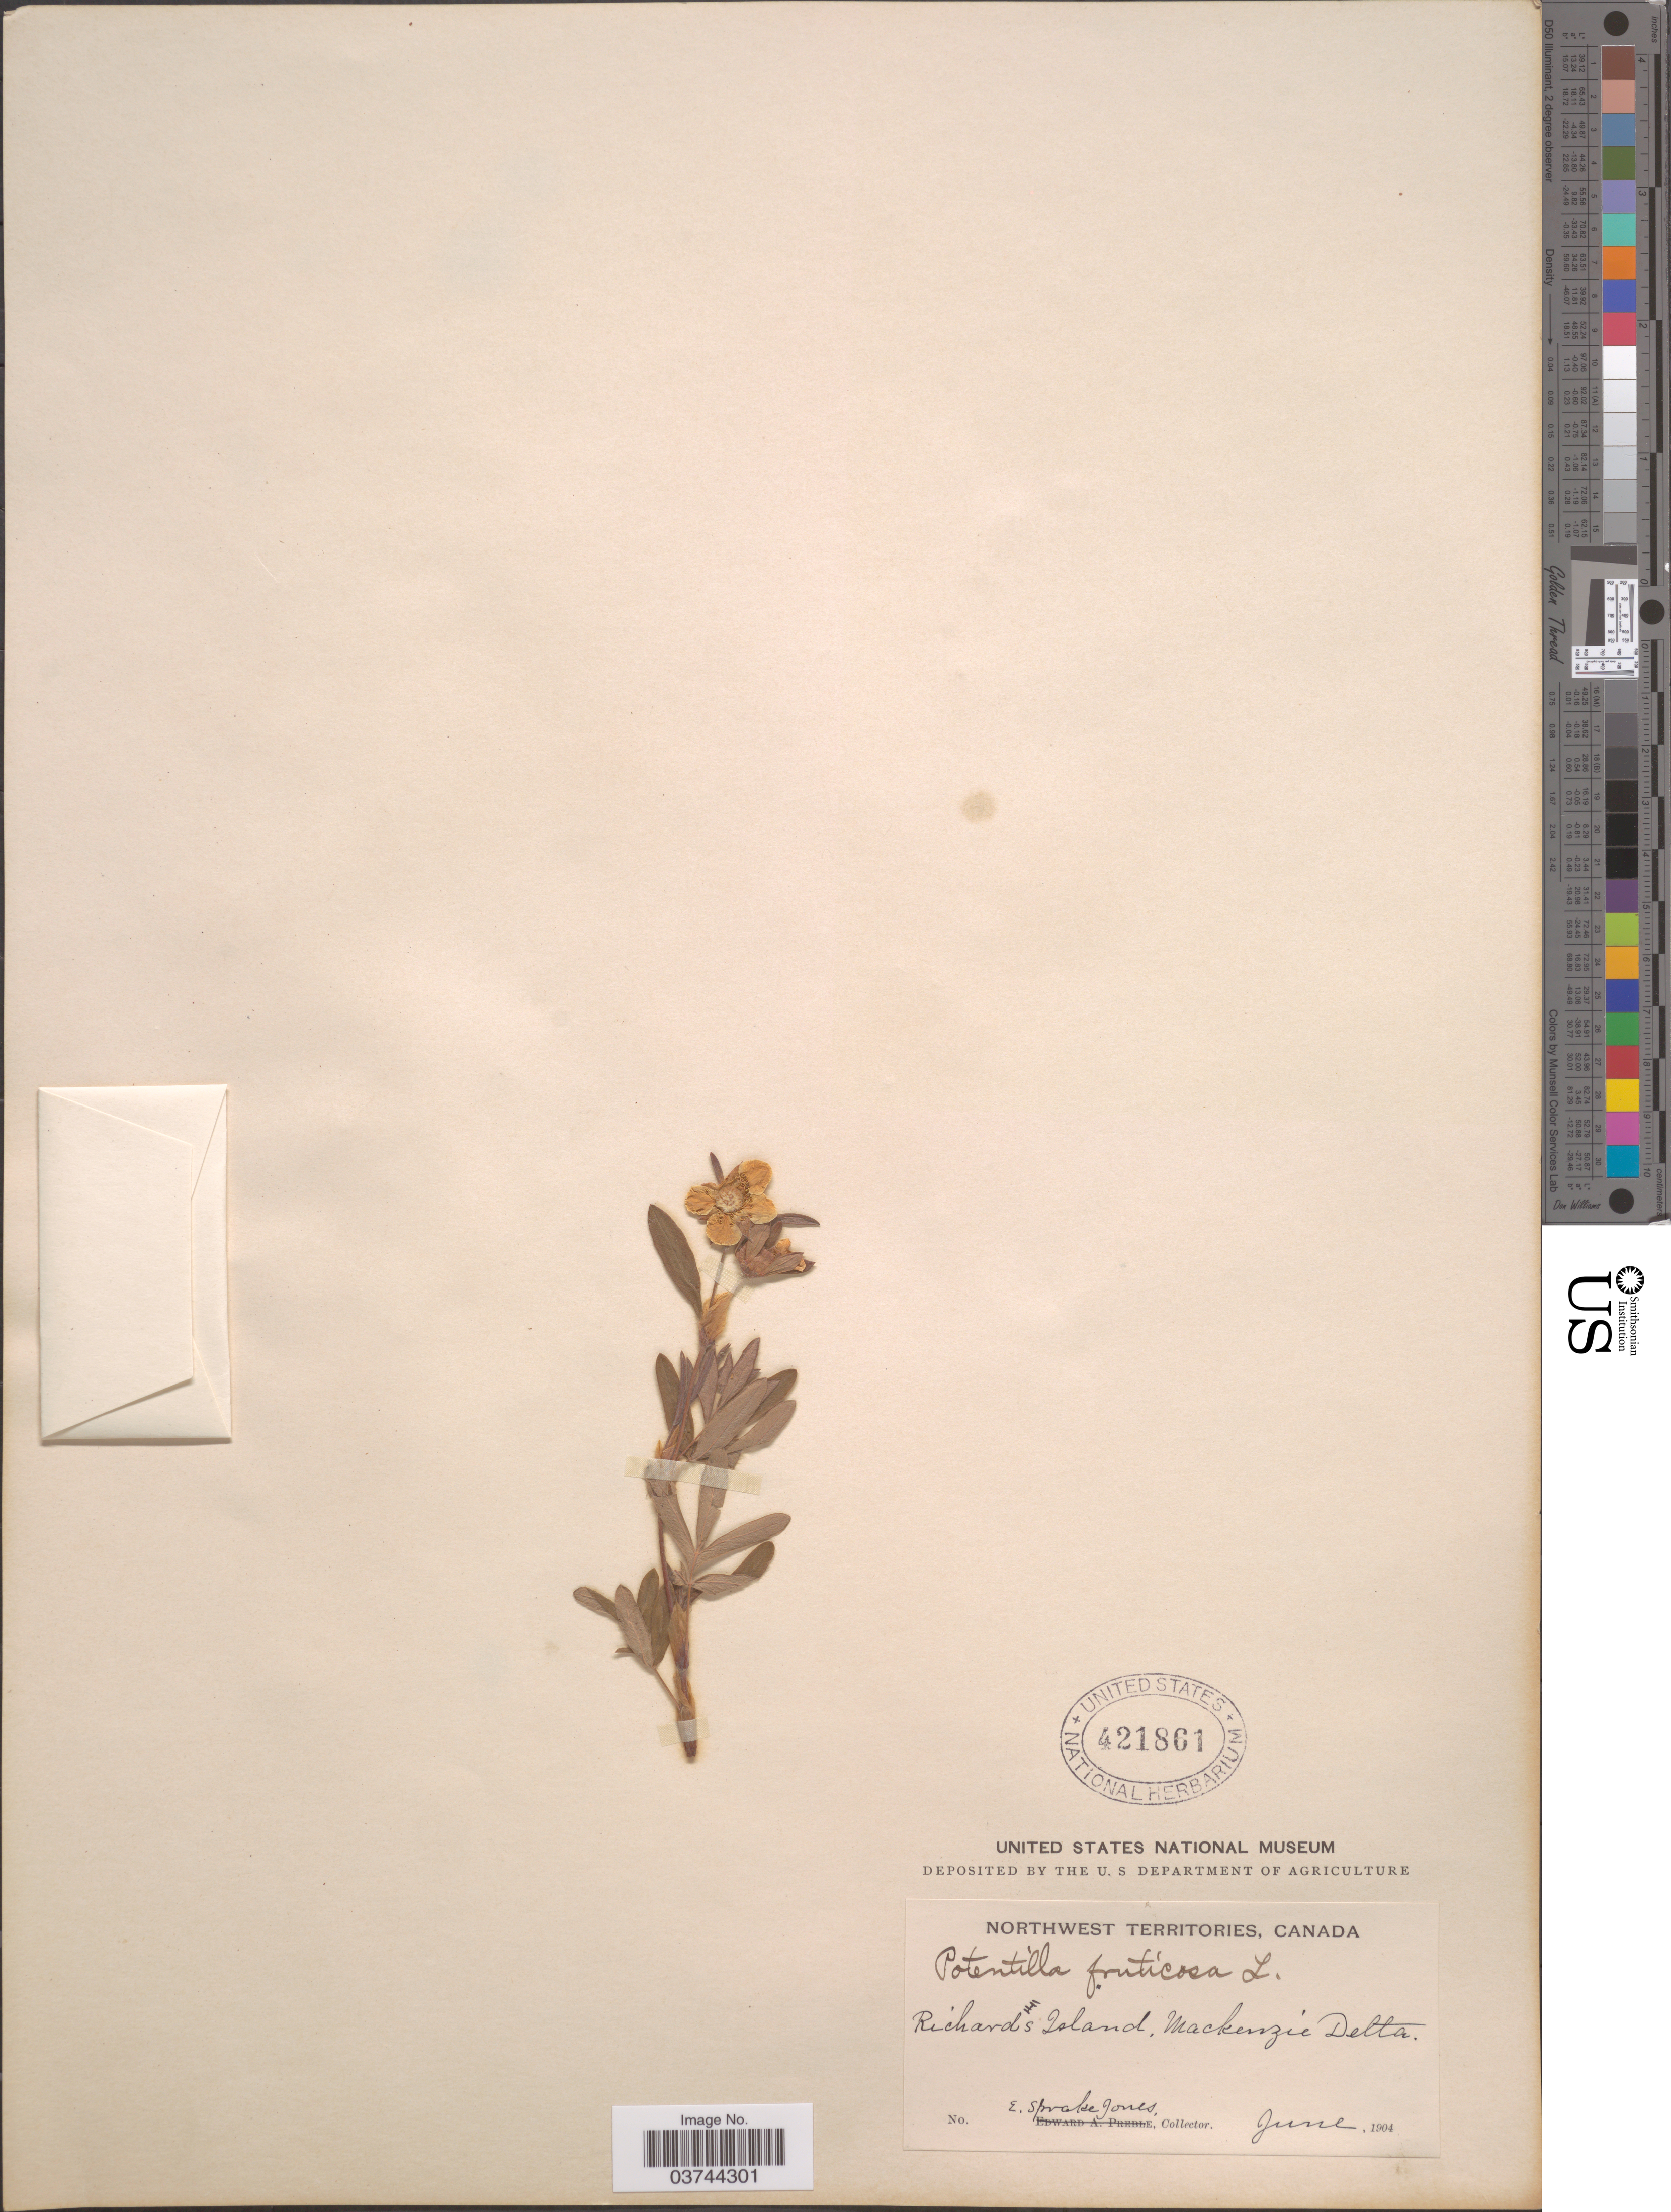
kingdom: Plantae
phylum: Tracheophyta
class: Magnoliopsida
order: Rosales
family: Rosaceae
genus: Dasiphora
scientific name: Dasiphora fruticosa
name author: (L.) Rydb.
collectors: E. Jones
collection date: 1904-06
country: Canada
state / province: Northwest Territories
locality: Richards Island, Mackenzie Delta.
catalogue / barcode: US 421861